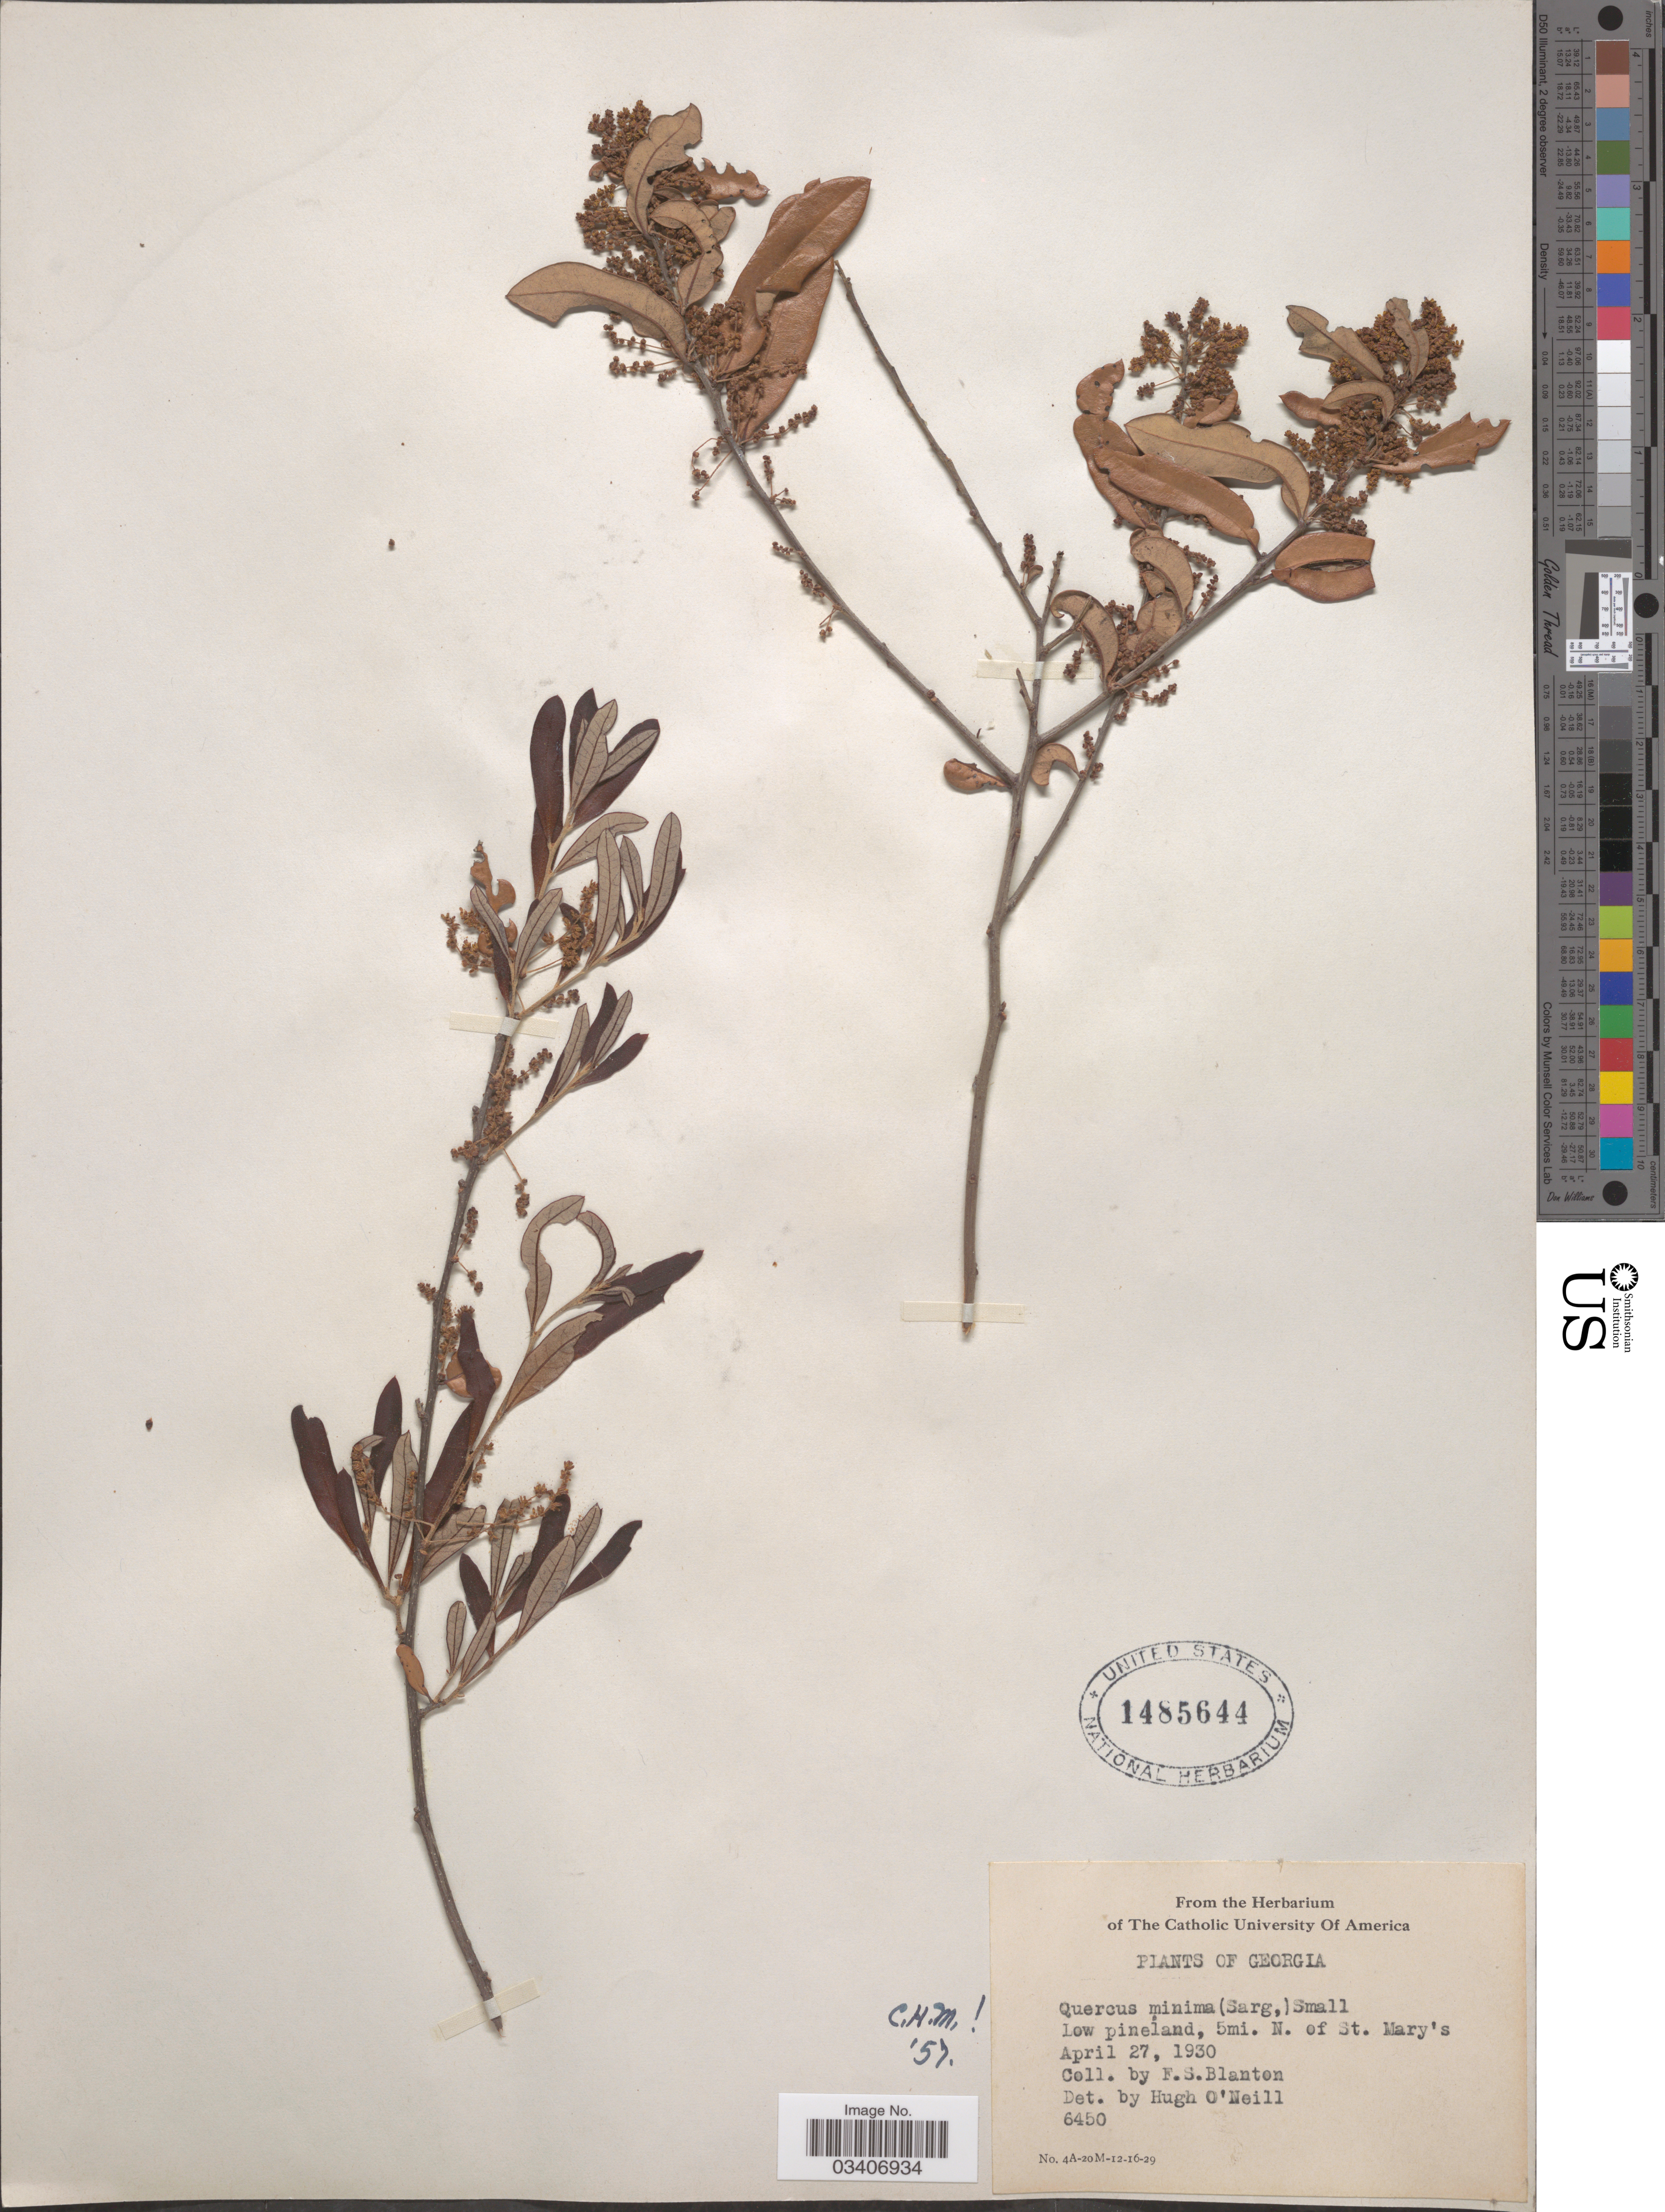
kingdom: Plantae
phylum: Tracheophyta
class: Magnoliopsida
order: Fagales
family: Fagaceae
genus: Quercus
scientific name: Quercus minima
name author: (Sarg.) Small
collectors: F. S. Blanton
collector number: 6450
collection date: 1930-04-27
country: United States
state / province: Georgia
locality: Low pineland, 5mi. N. of St. Mary's.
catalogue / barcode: US 1485644